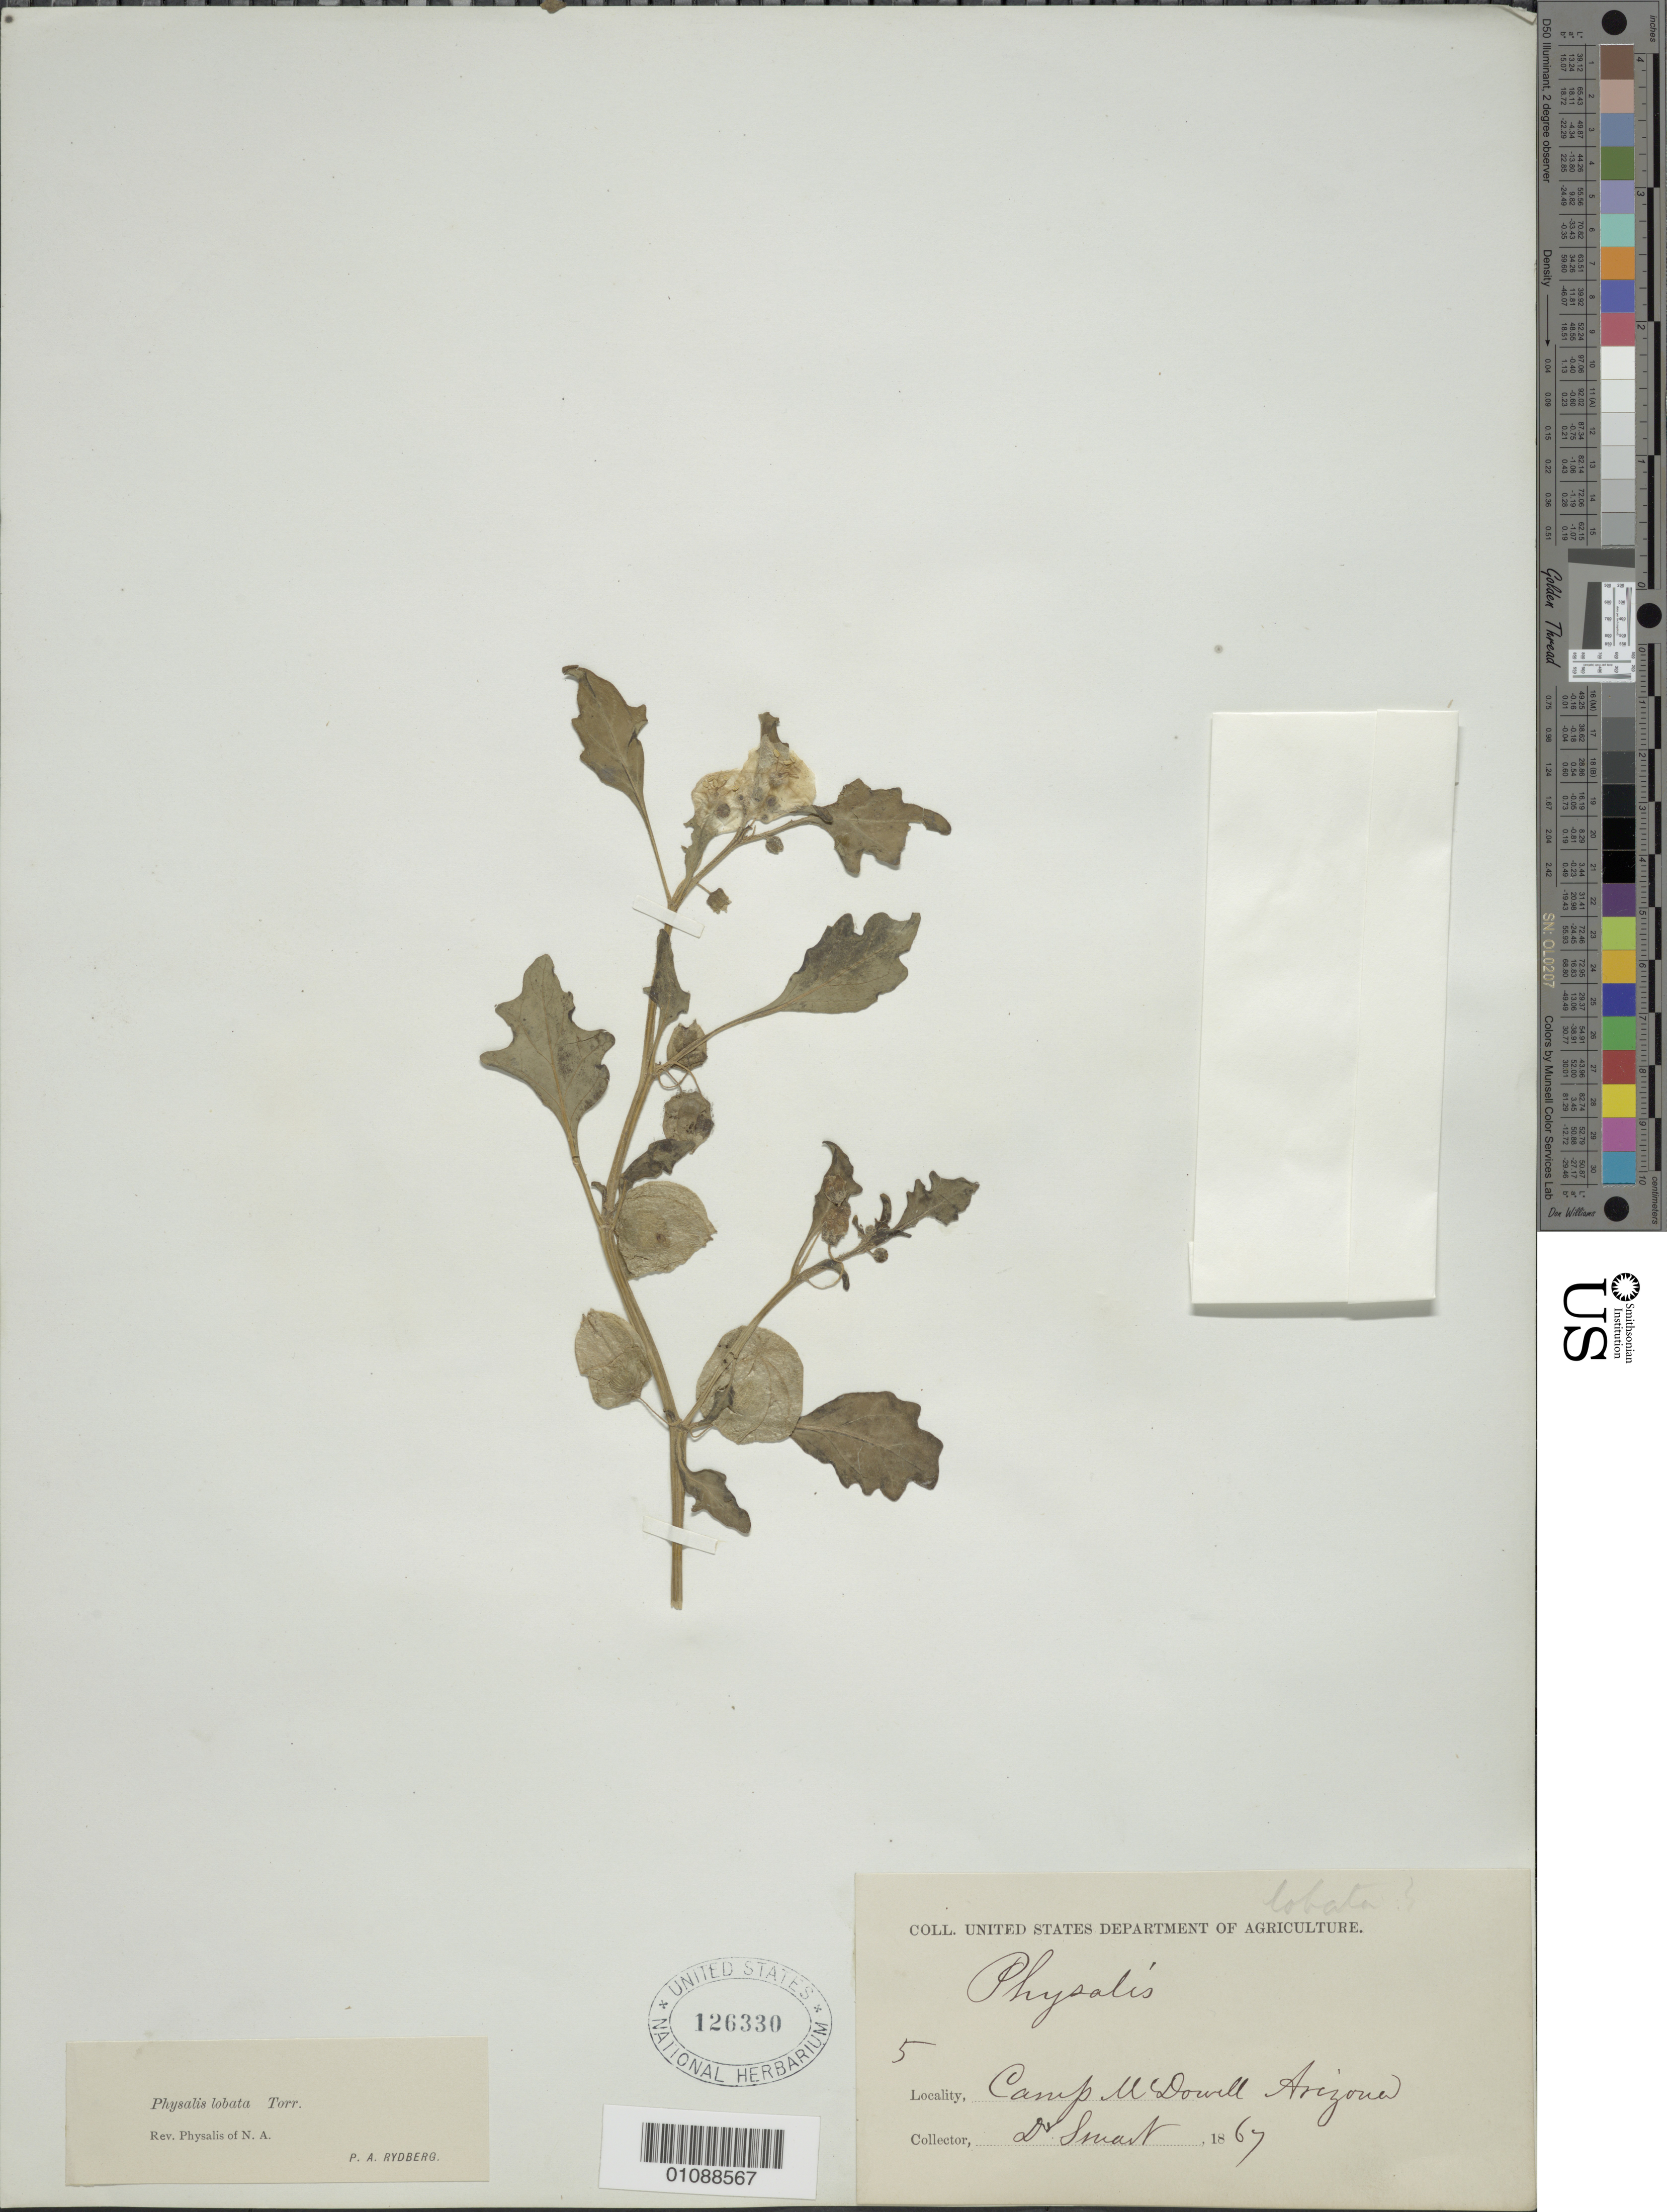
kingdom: Plantae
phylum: Tracheophyta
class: Magnoliopsida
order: Solanales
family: Solanaceae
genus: Quincula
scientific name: Quincula lobata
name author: (Torr.) Raf.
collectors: -. Smart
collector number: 5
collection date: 1867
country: United States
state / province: Arizona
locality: Camp M Dowell.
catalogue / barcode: US 126330